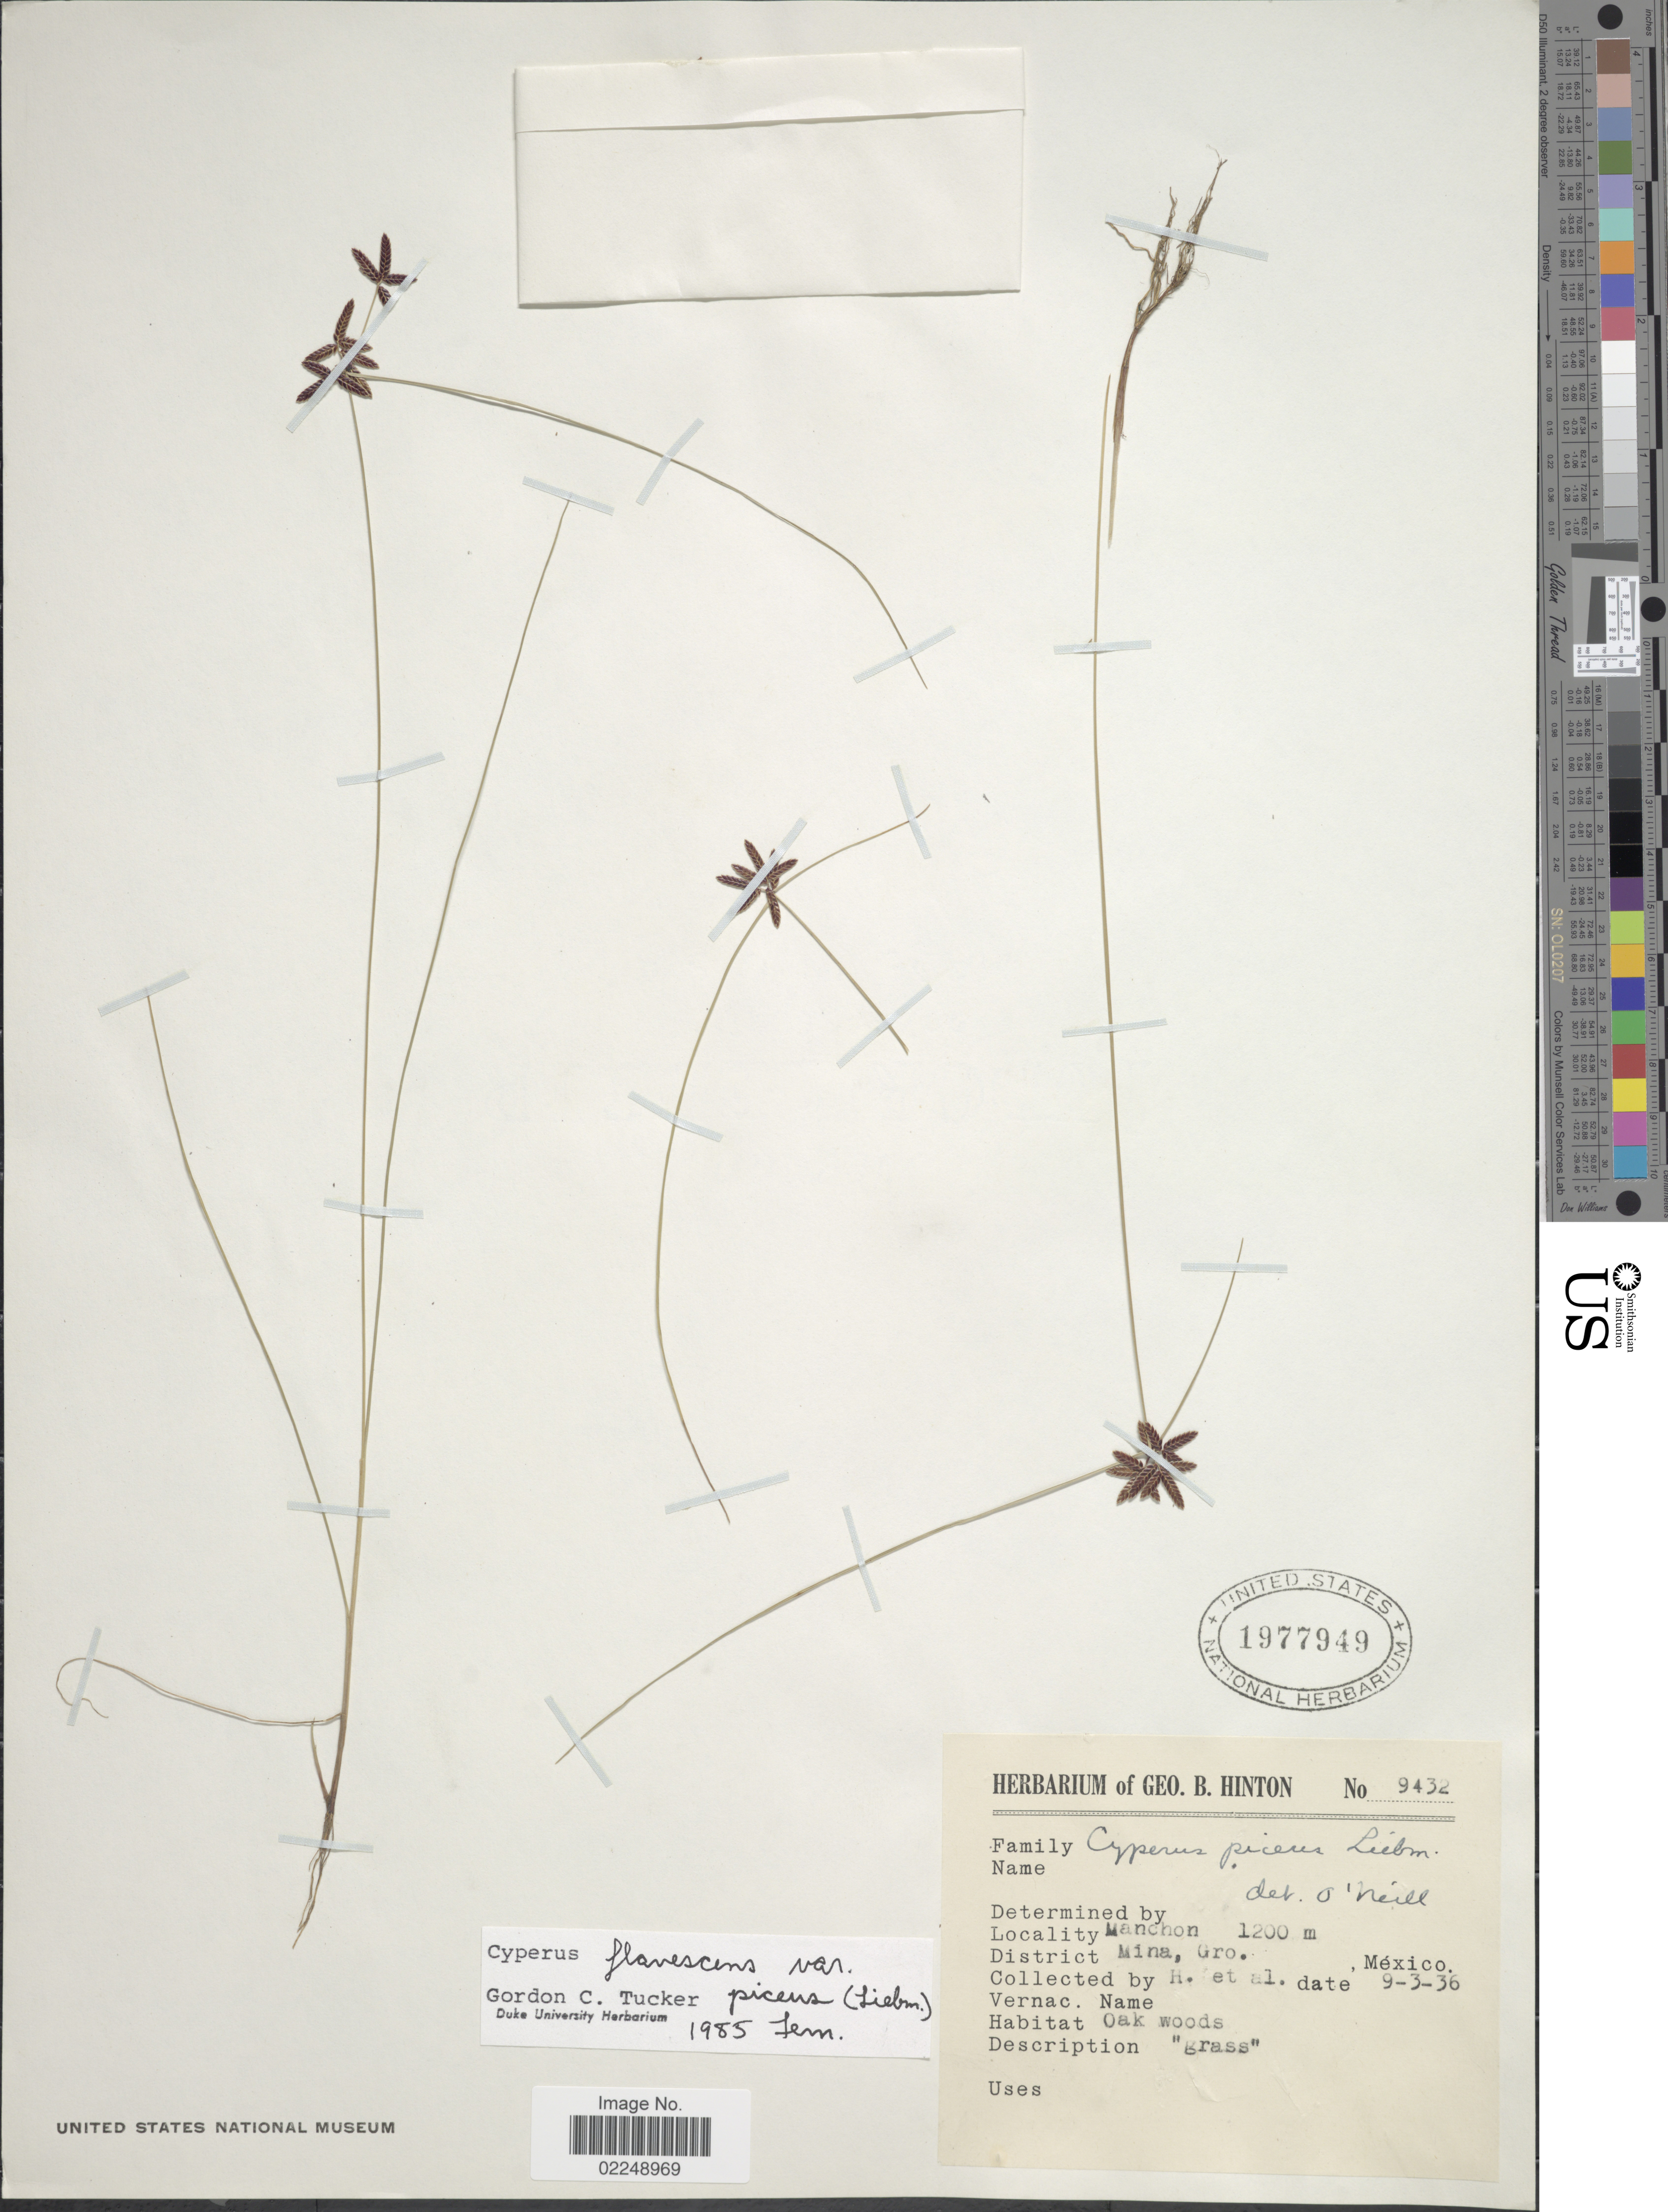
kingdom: Plantae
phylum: Tracheophyta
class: Liliopsida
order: Poales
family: Cyperaceae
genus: Cyperus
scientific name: Cyperus flavescens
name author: L.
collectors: G. B. Hinton & et al.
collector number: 9432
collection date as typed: Transcribed d/m/y: 3/9/36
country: Mexico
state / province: Guerrero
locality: Manchon, District Mina, Gro.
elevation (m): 1200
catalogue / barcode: US 1977949